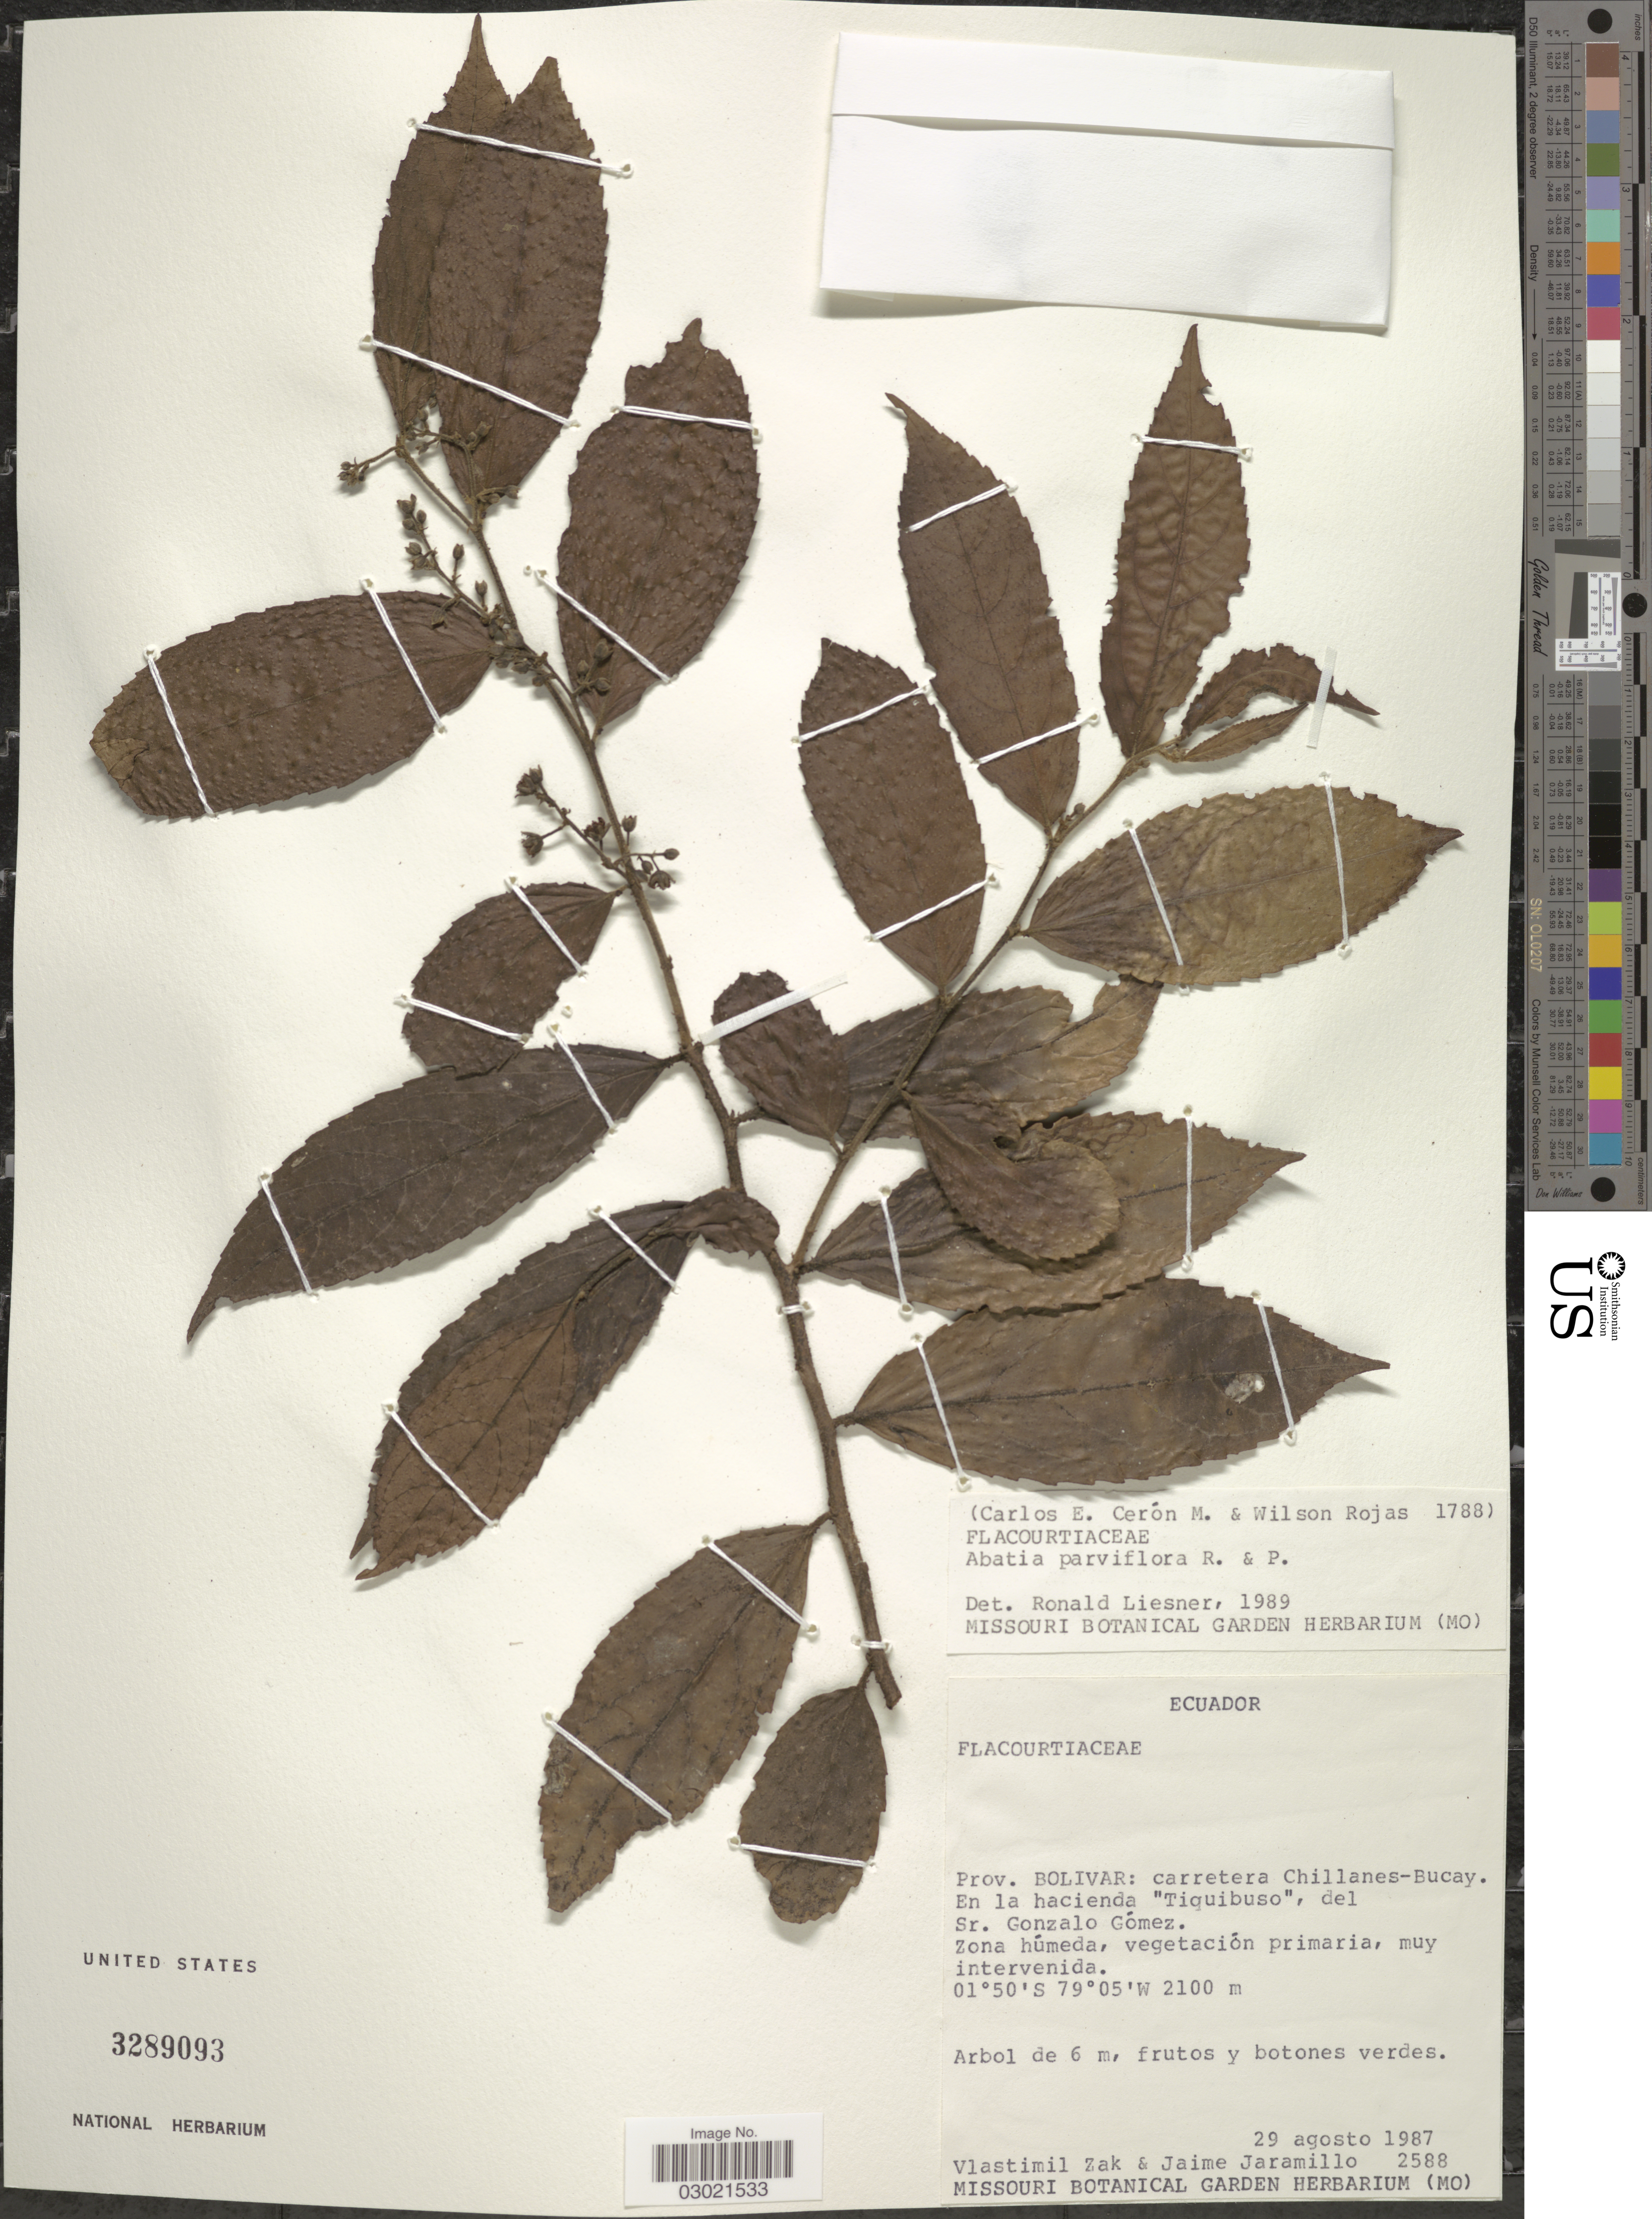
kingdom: Plantae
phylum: Tracheophyta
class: Magnoliopsida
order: Malpighiales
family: Salicaceae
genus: Abatia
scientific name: Abatia parviflora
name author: Ruiz & Pav.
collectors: V. Zak & J. Jaramillo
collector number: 2588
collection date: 1987-08-29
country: Ecuador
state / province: Bolívar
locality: Prov. Bolivar: carretera Chillanes-Bucay. En la hacienda "Tiquibuso", del Sr. Gonzalo Gómez.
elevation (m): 2100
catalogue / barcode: US 3289093